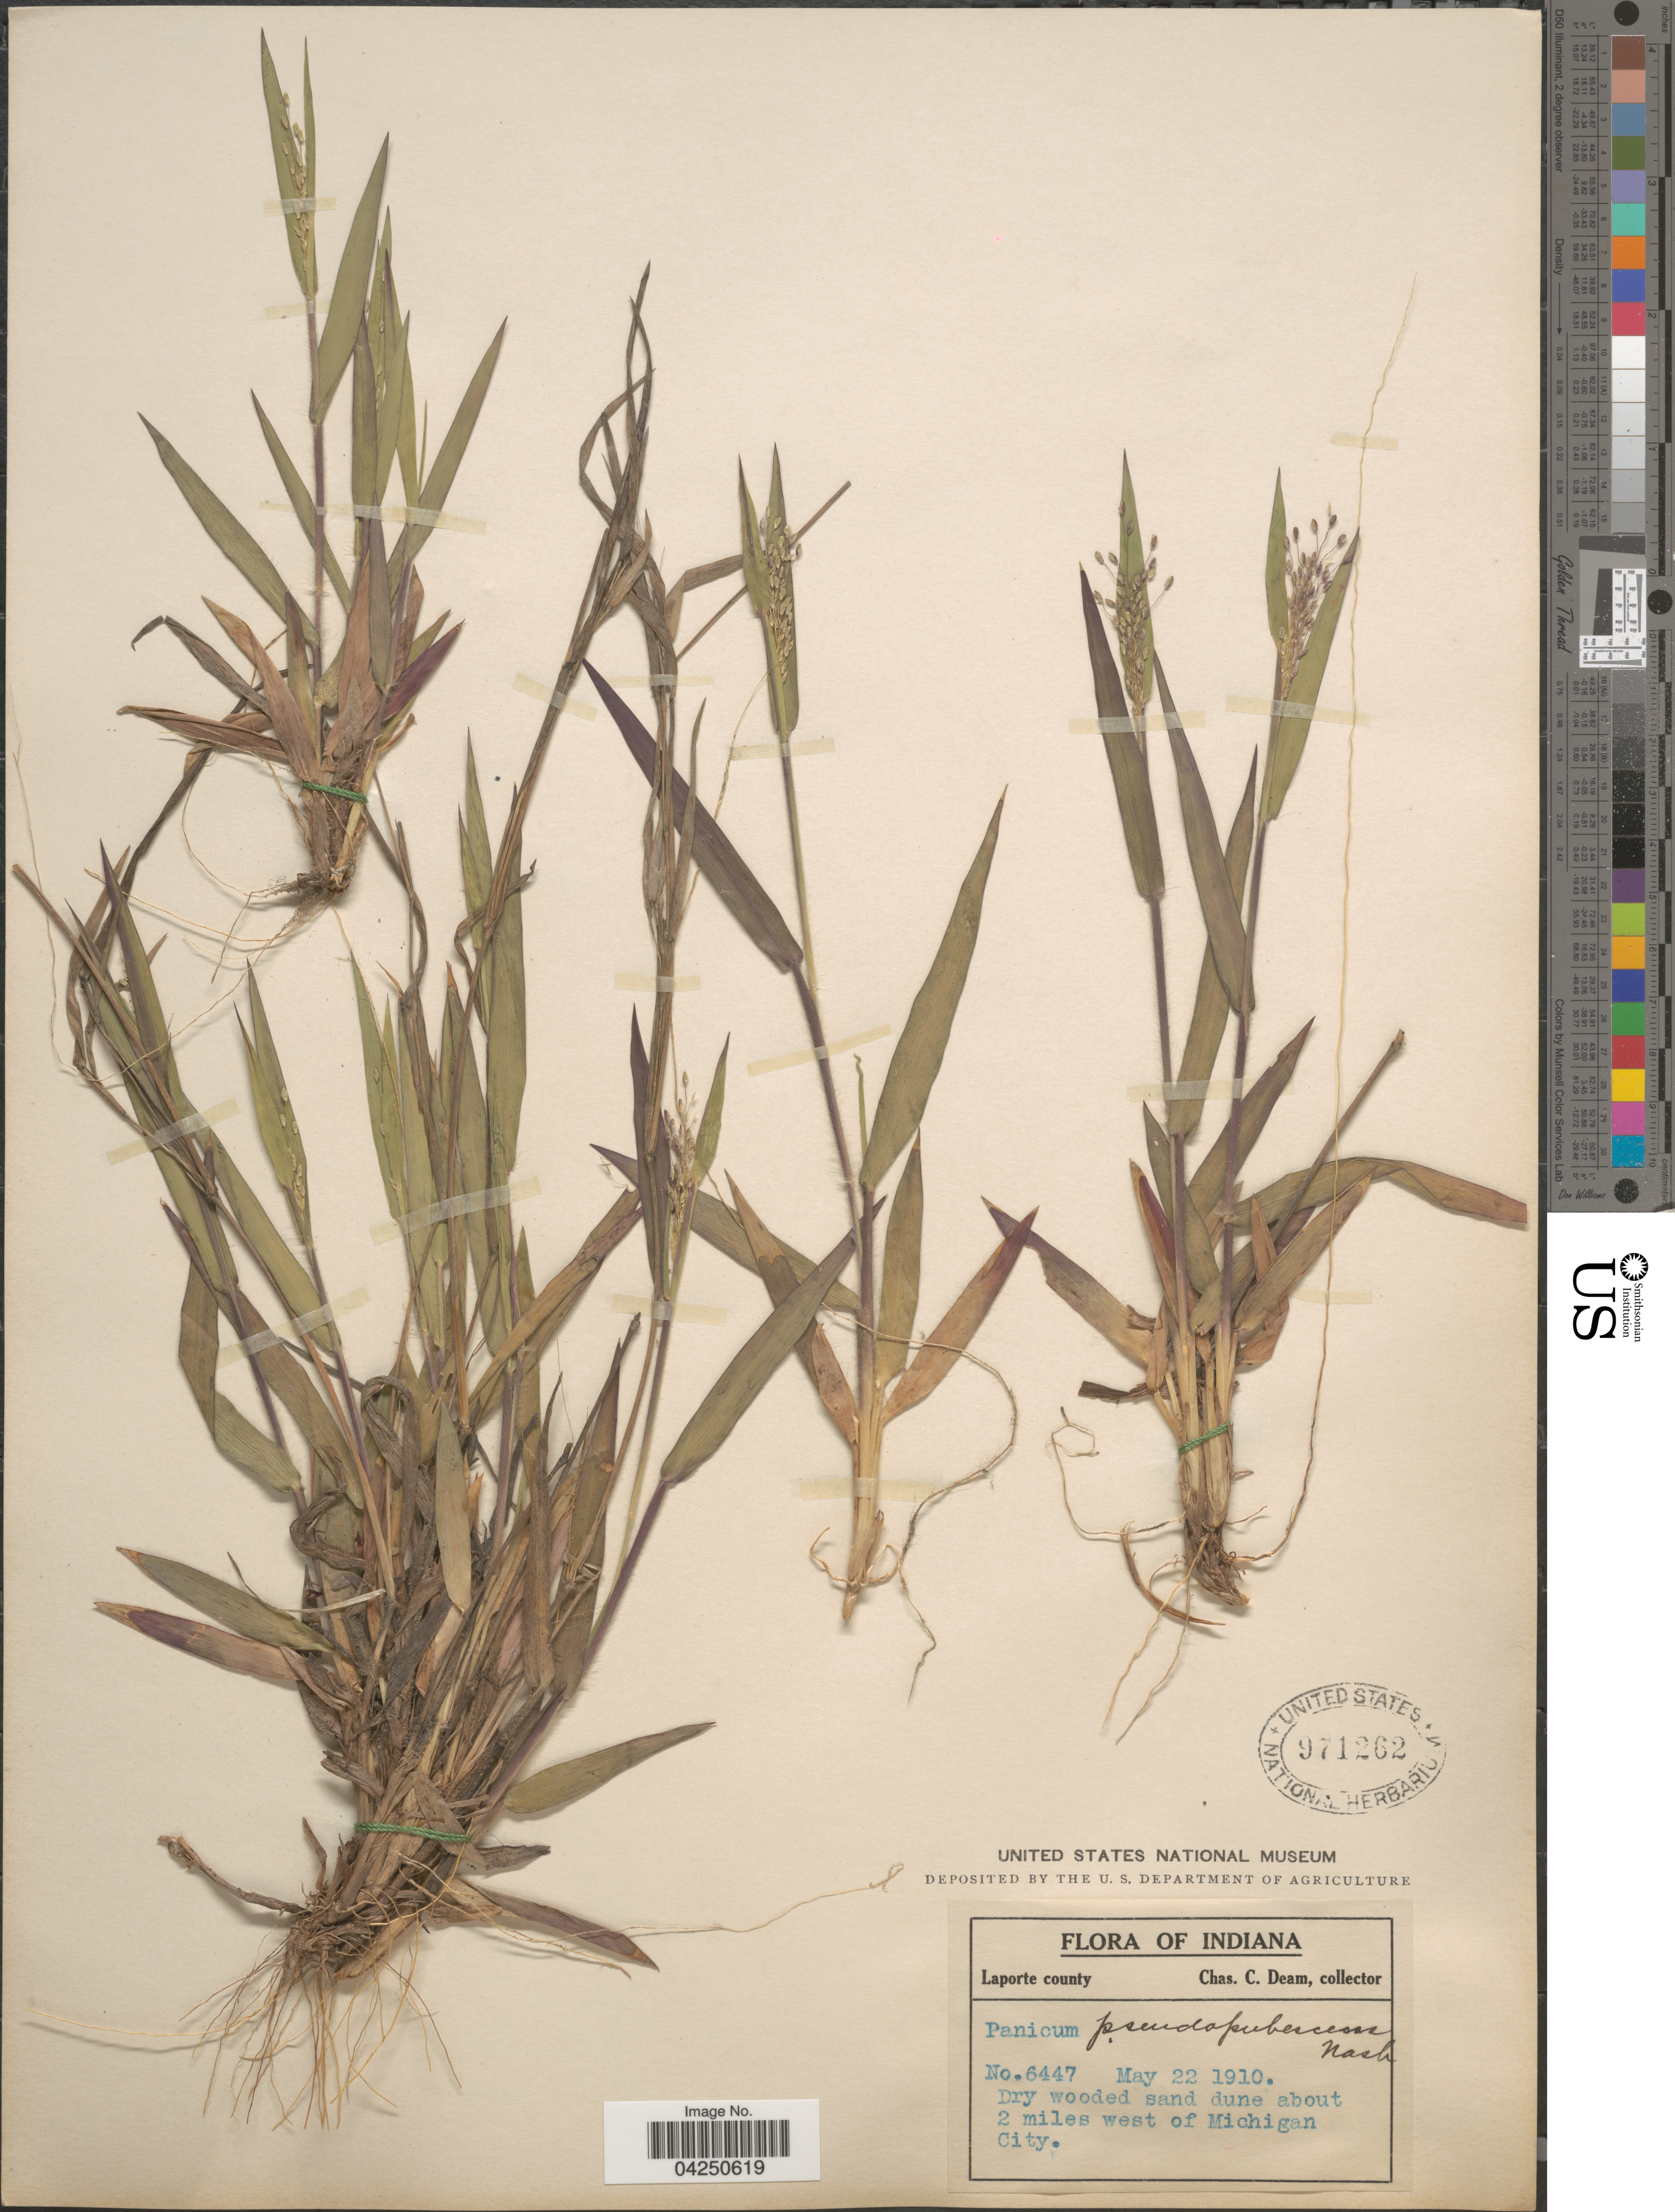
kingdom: Plantae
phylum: Tracheophyta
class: Liliopsida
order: Poales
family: Poaceae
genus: Dichanthelium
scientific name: Dichanthelium acuminatum var. acuminatum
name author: (Sw.) Gould & C.A. Clark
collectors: C. C. Deam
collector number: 6447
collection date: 1910-05-22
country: United States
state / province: Indiana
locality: Laporte county. Dry wooded sand dune about 2 miles west of Michigan City.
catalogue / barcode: US 971262